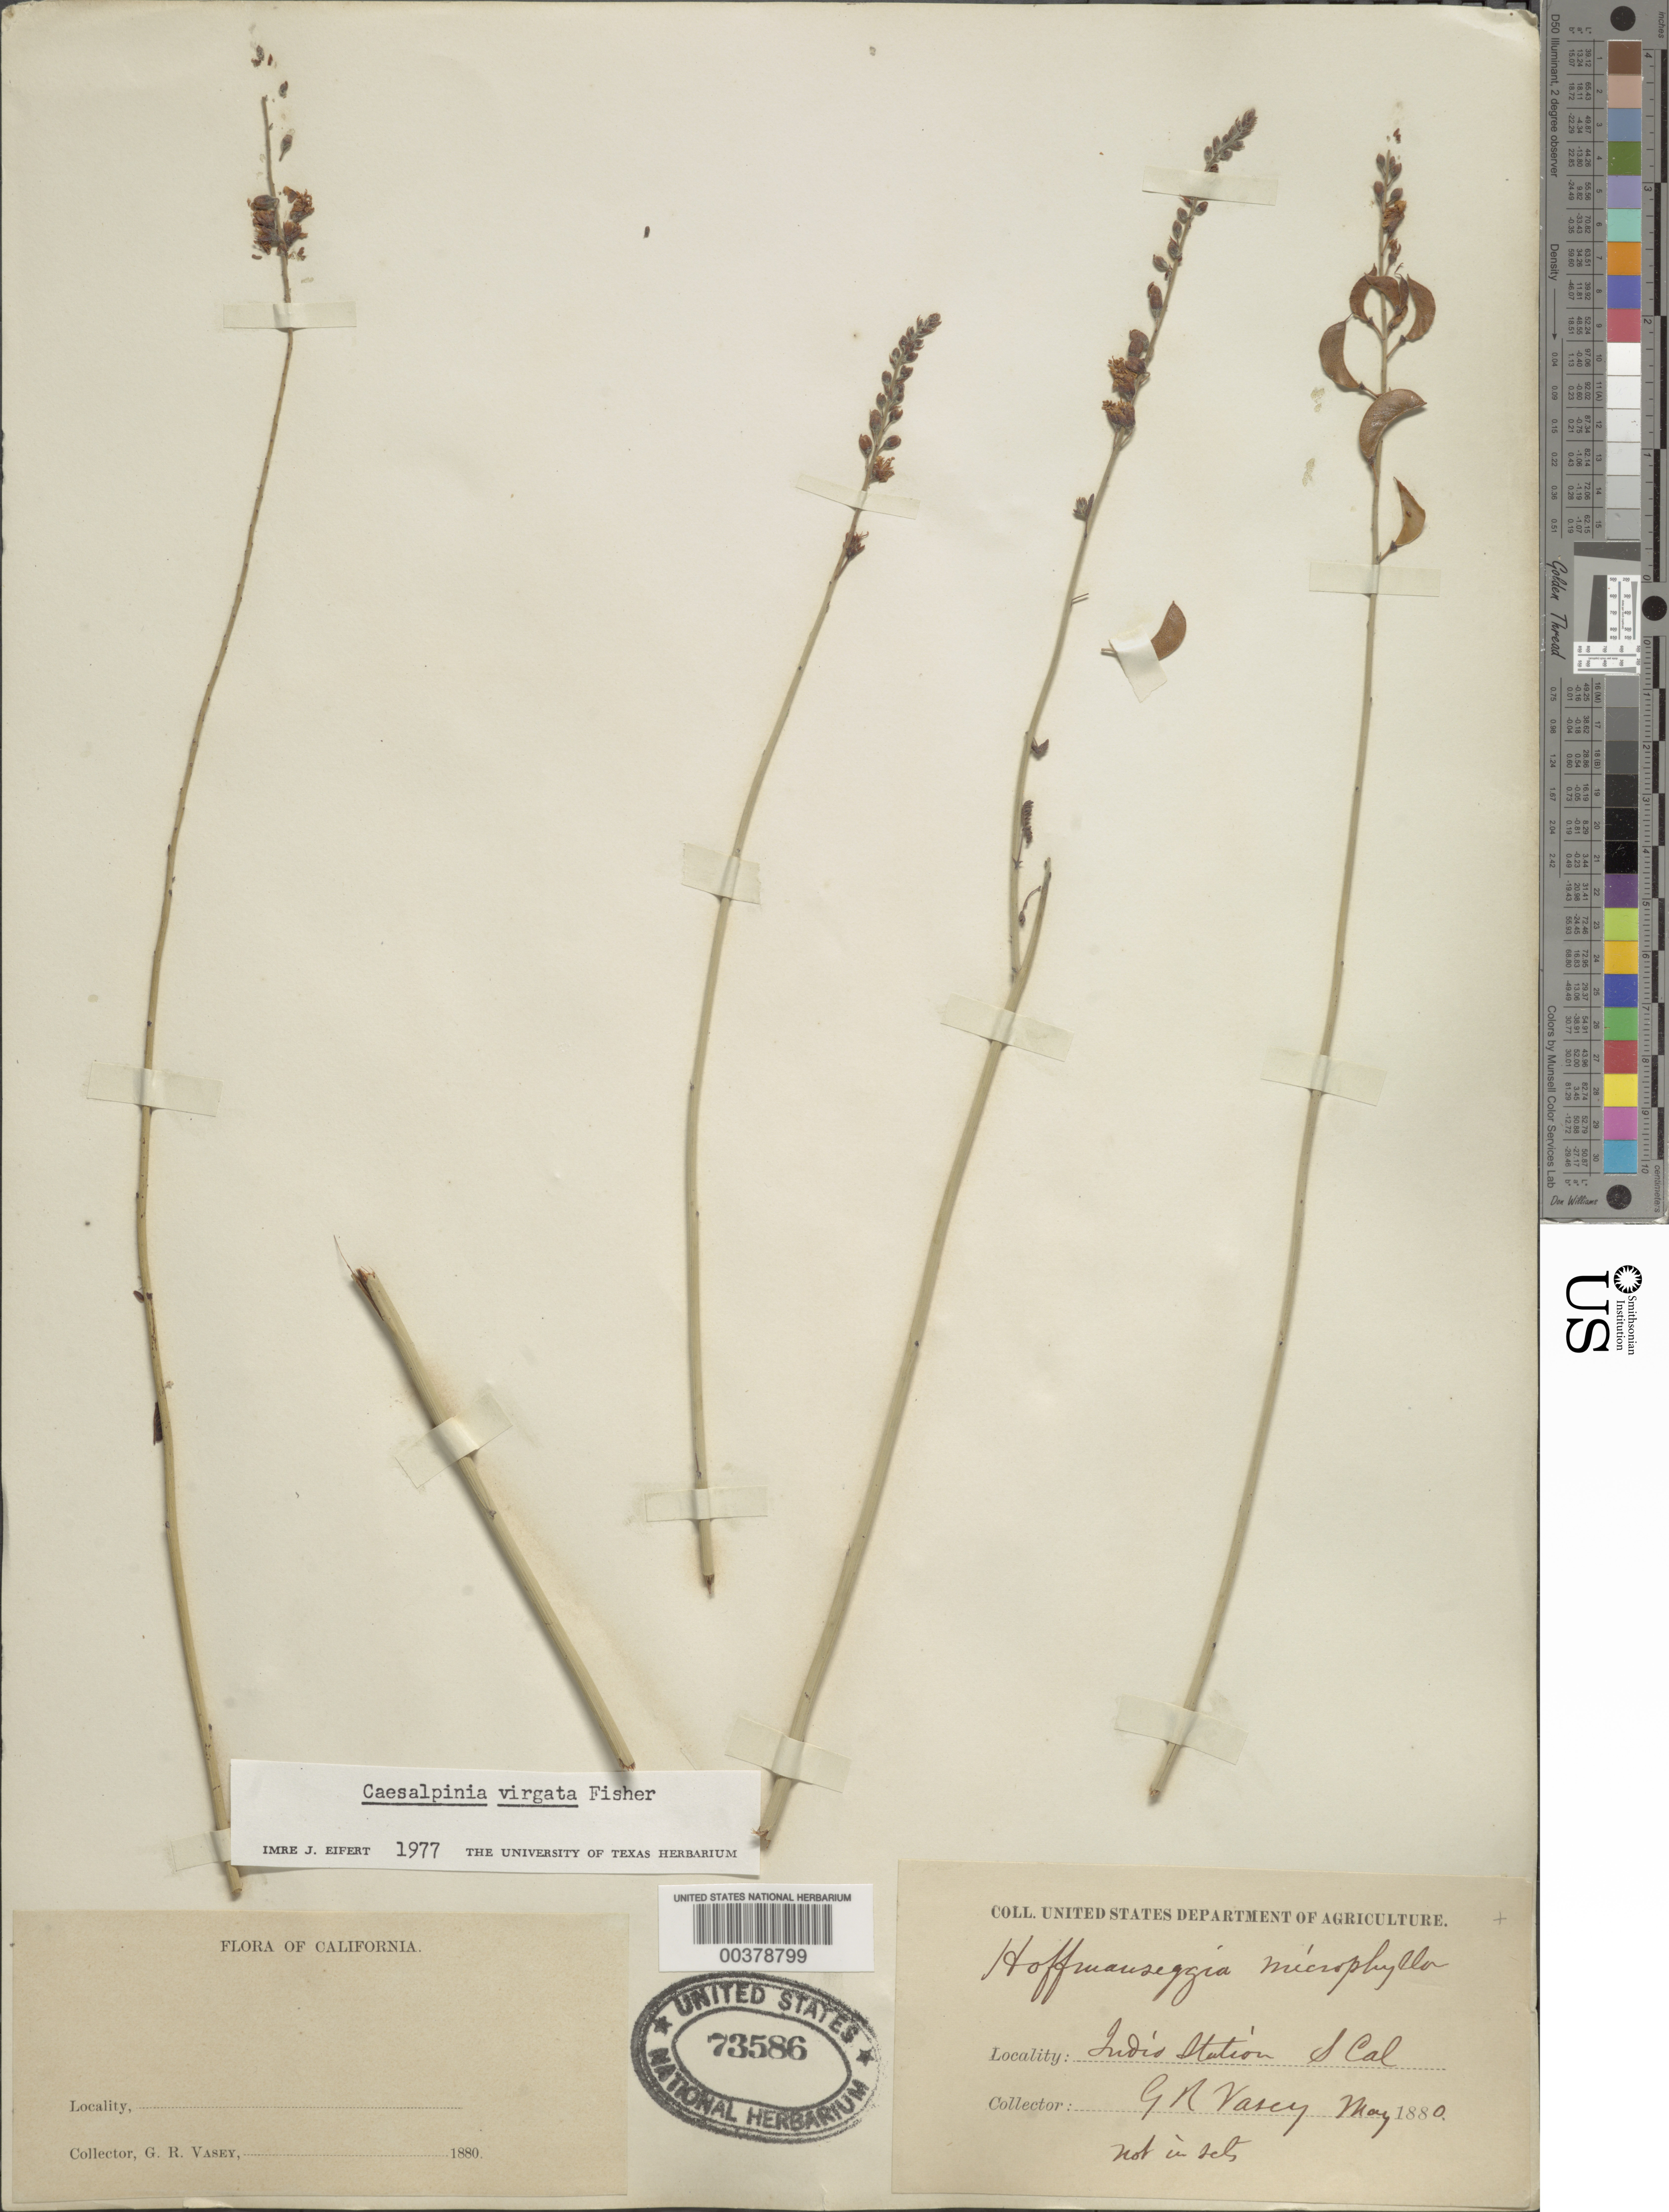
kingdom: Plantae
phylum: Tracheophyta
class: Magnoliopsida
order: Fabales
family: Fabaceae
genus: Hoffmannseggia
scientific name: Hoffmannseggia microphylla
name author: Torr.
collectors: G. R. Vasey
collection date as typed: May 1880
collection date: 1880-05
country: United States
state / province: California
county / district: Riverside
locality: Indio station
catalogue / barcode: US 73586